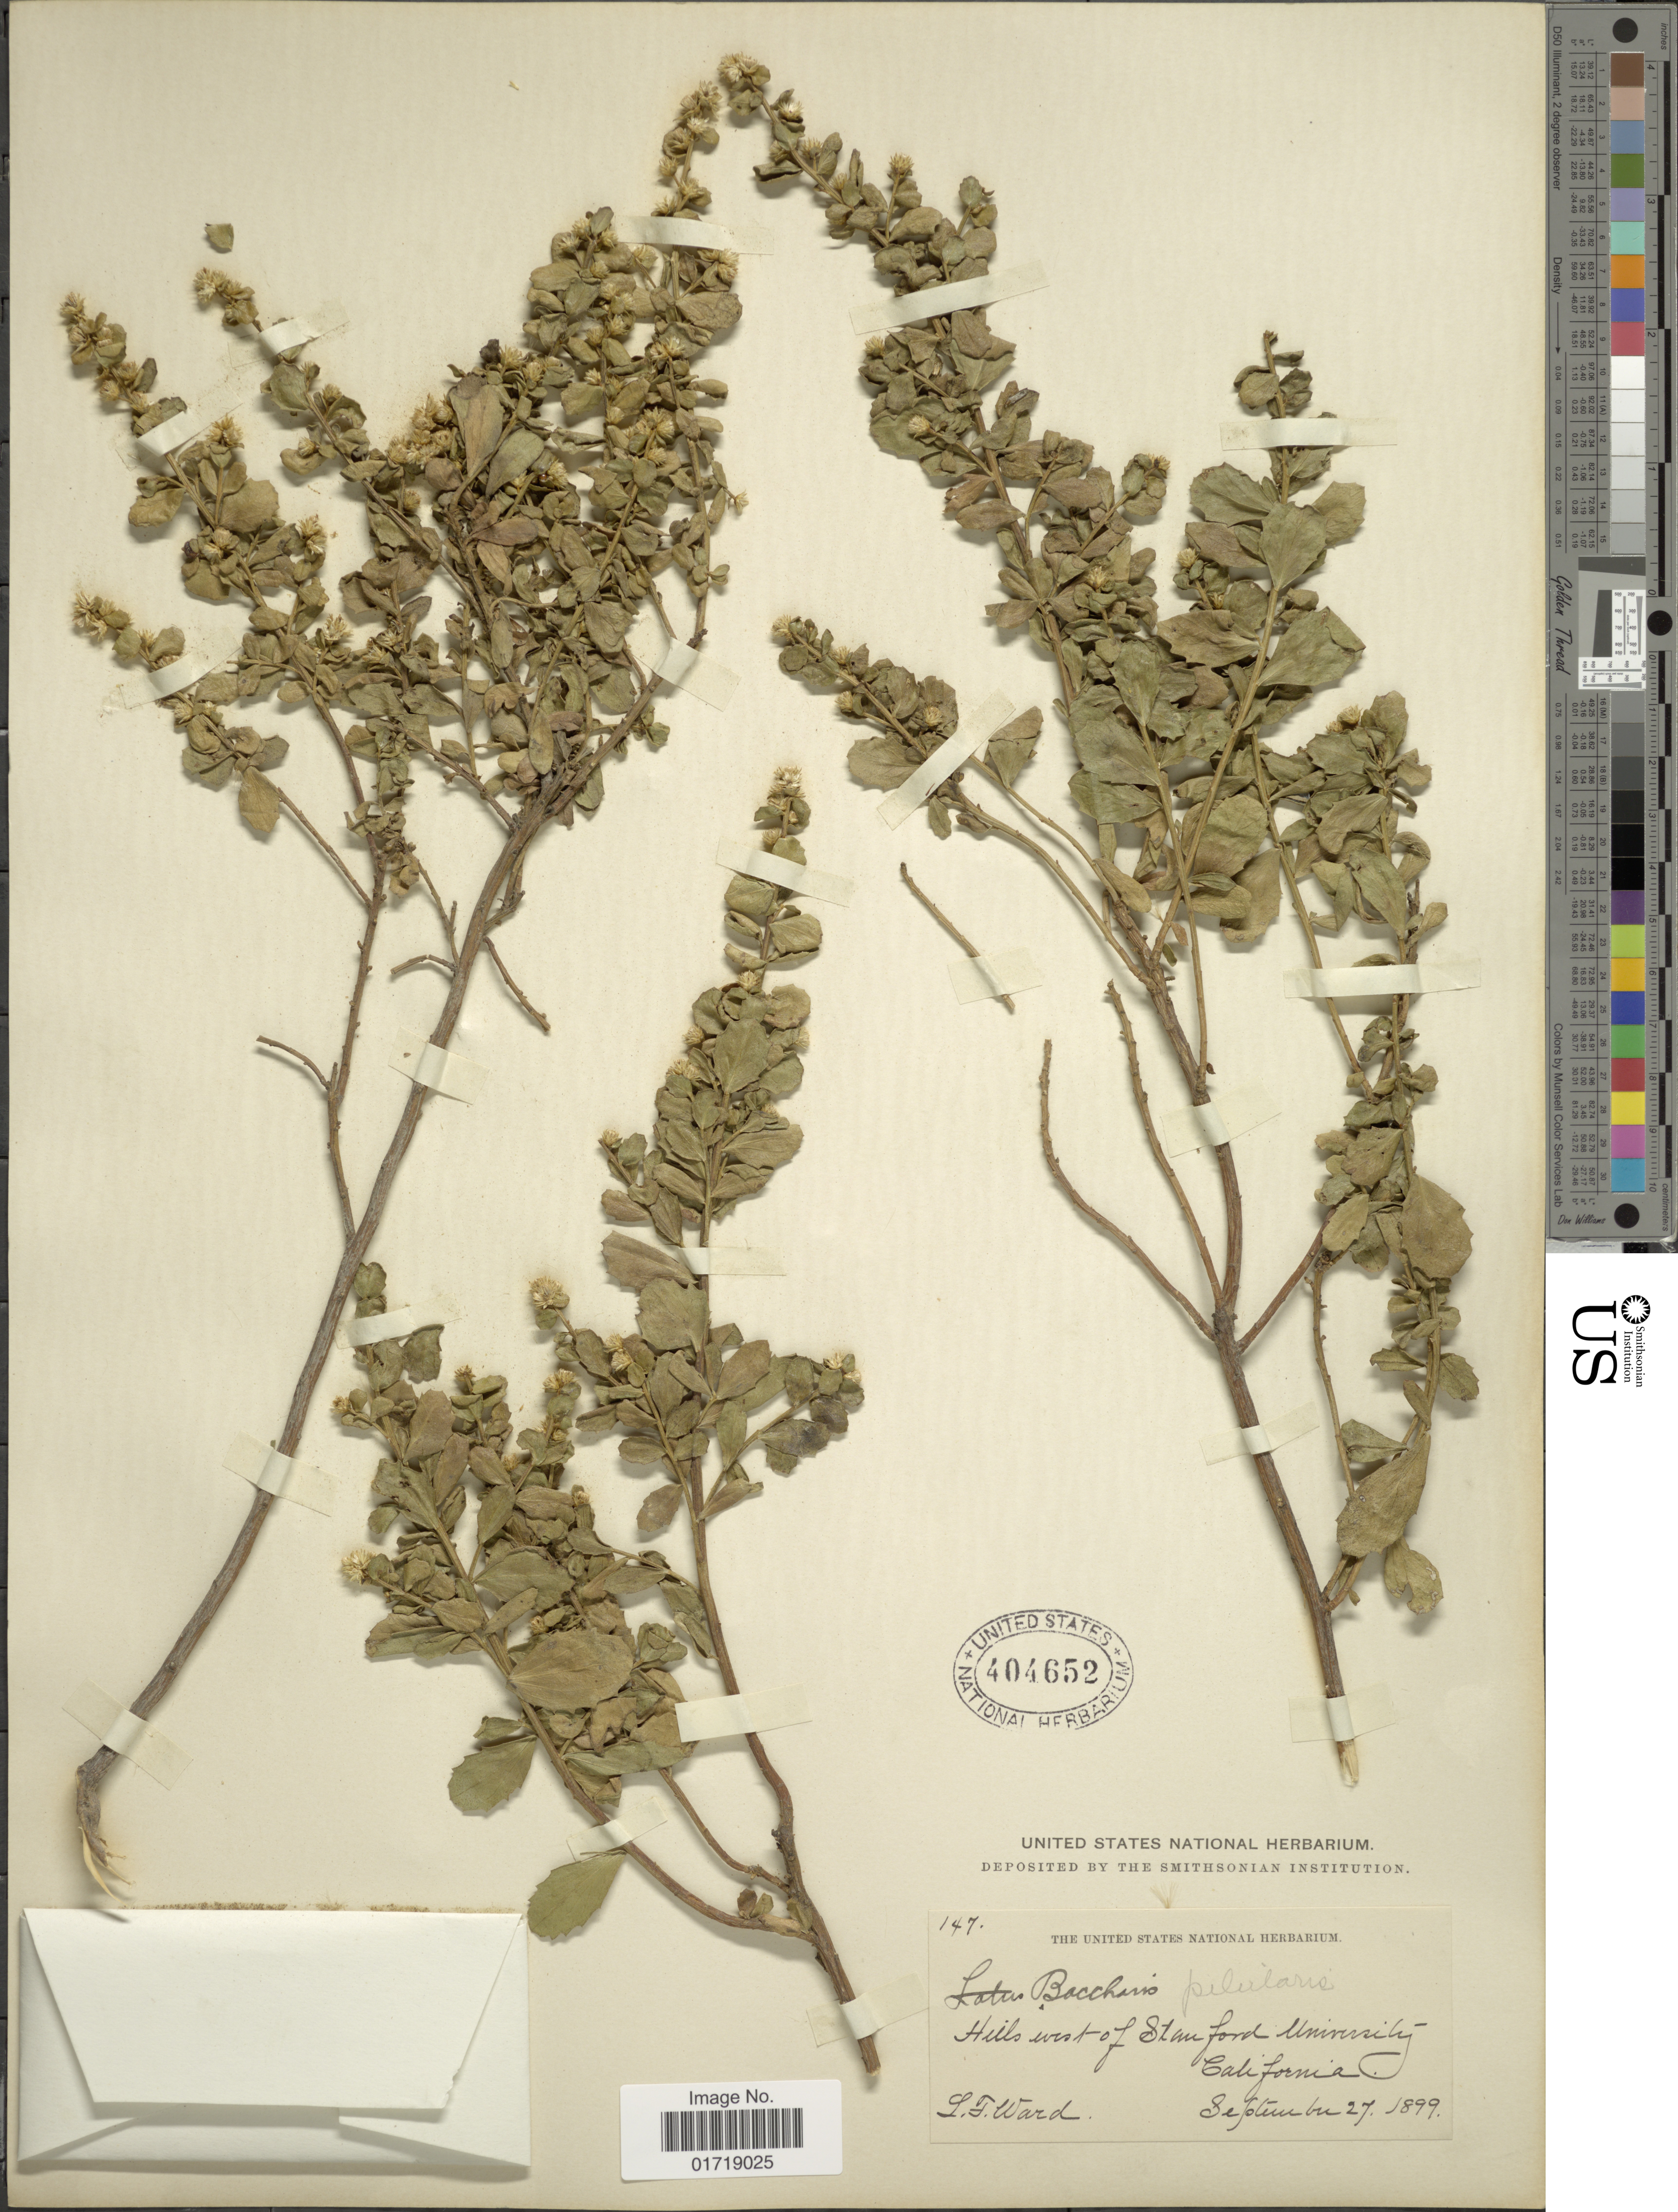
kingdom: Plantae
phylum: Tracheophyta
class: Magnoliopsida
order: Asterales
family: Asteraceae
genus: Baccharis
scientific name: Baccharis pilularis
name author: DC.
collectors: L. Ward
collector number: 147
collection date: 1899-09-27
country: United States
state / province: California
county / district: Santa Clara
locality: Hills west of Stanford University, California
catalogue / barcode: US 404652